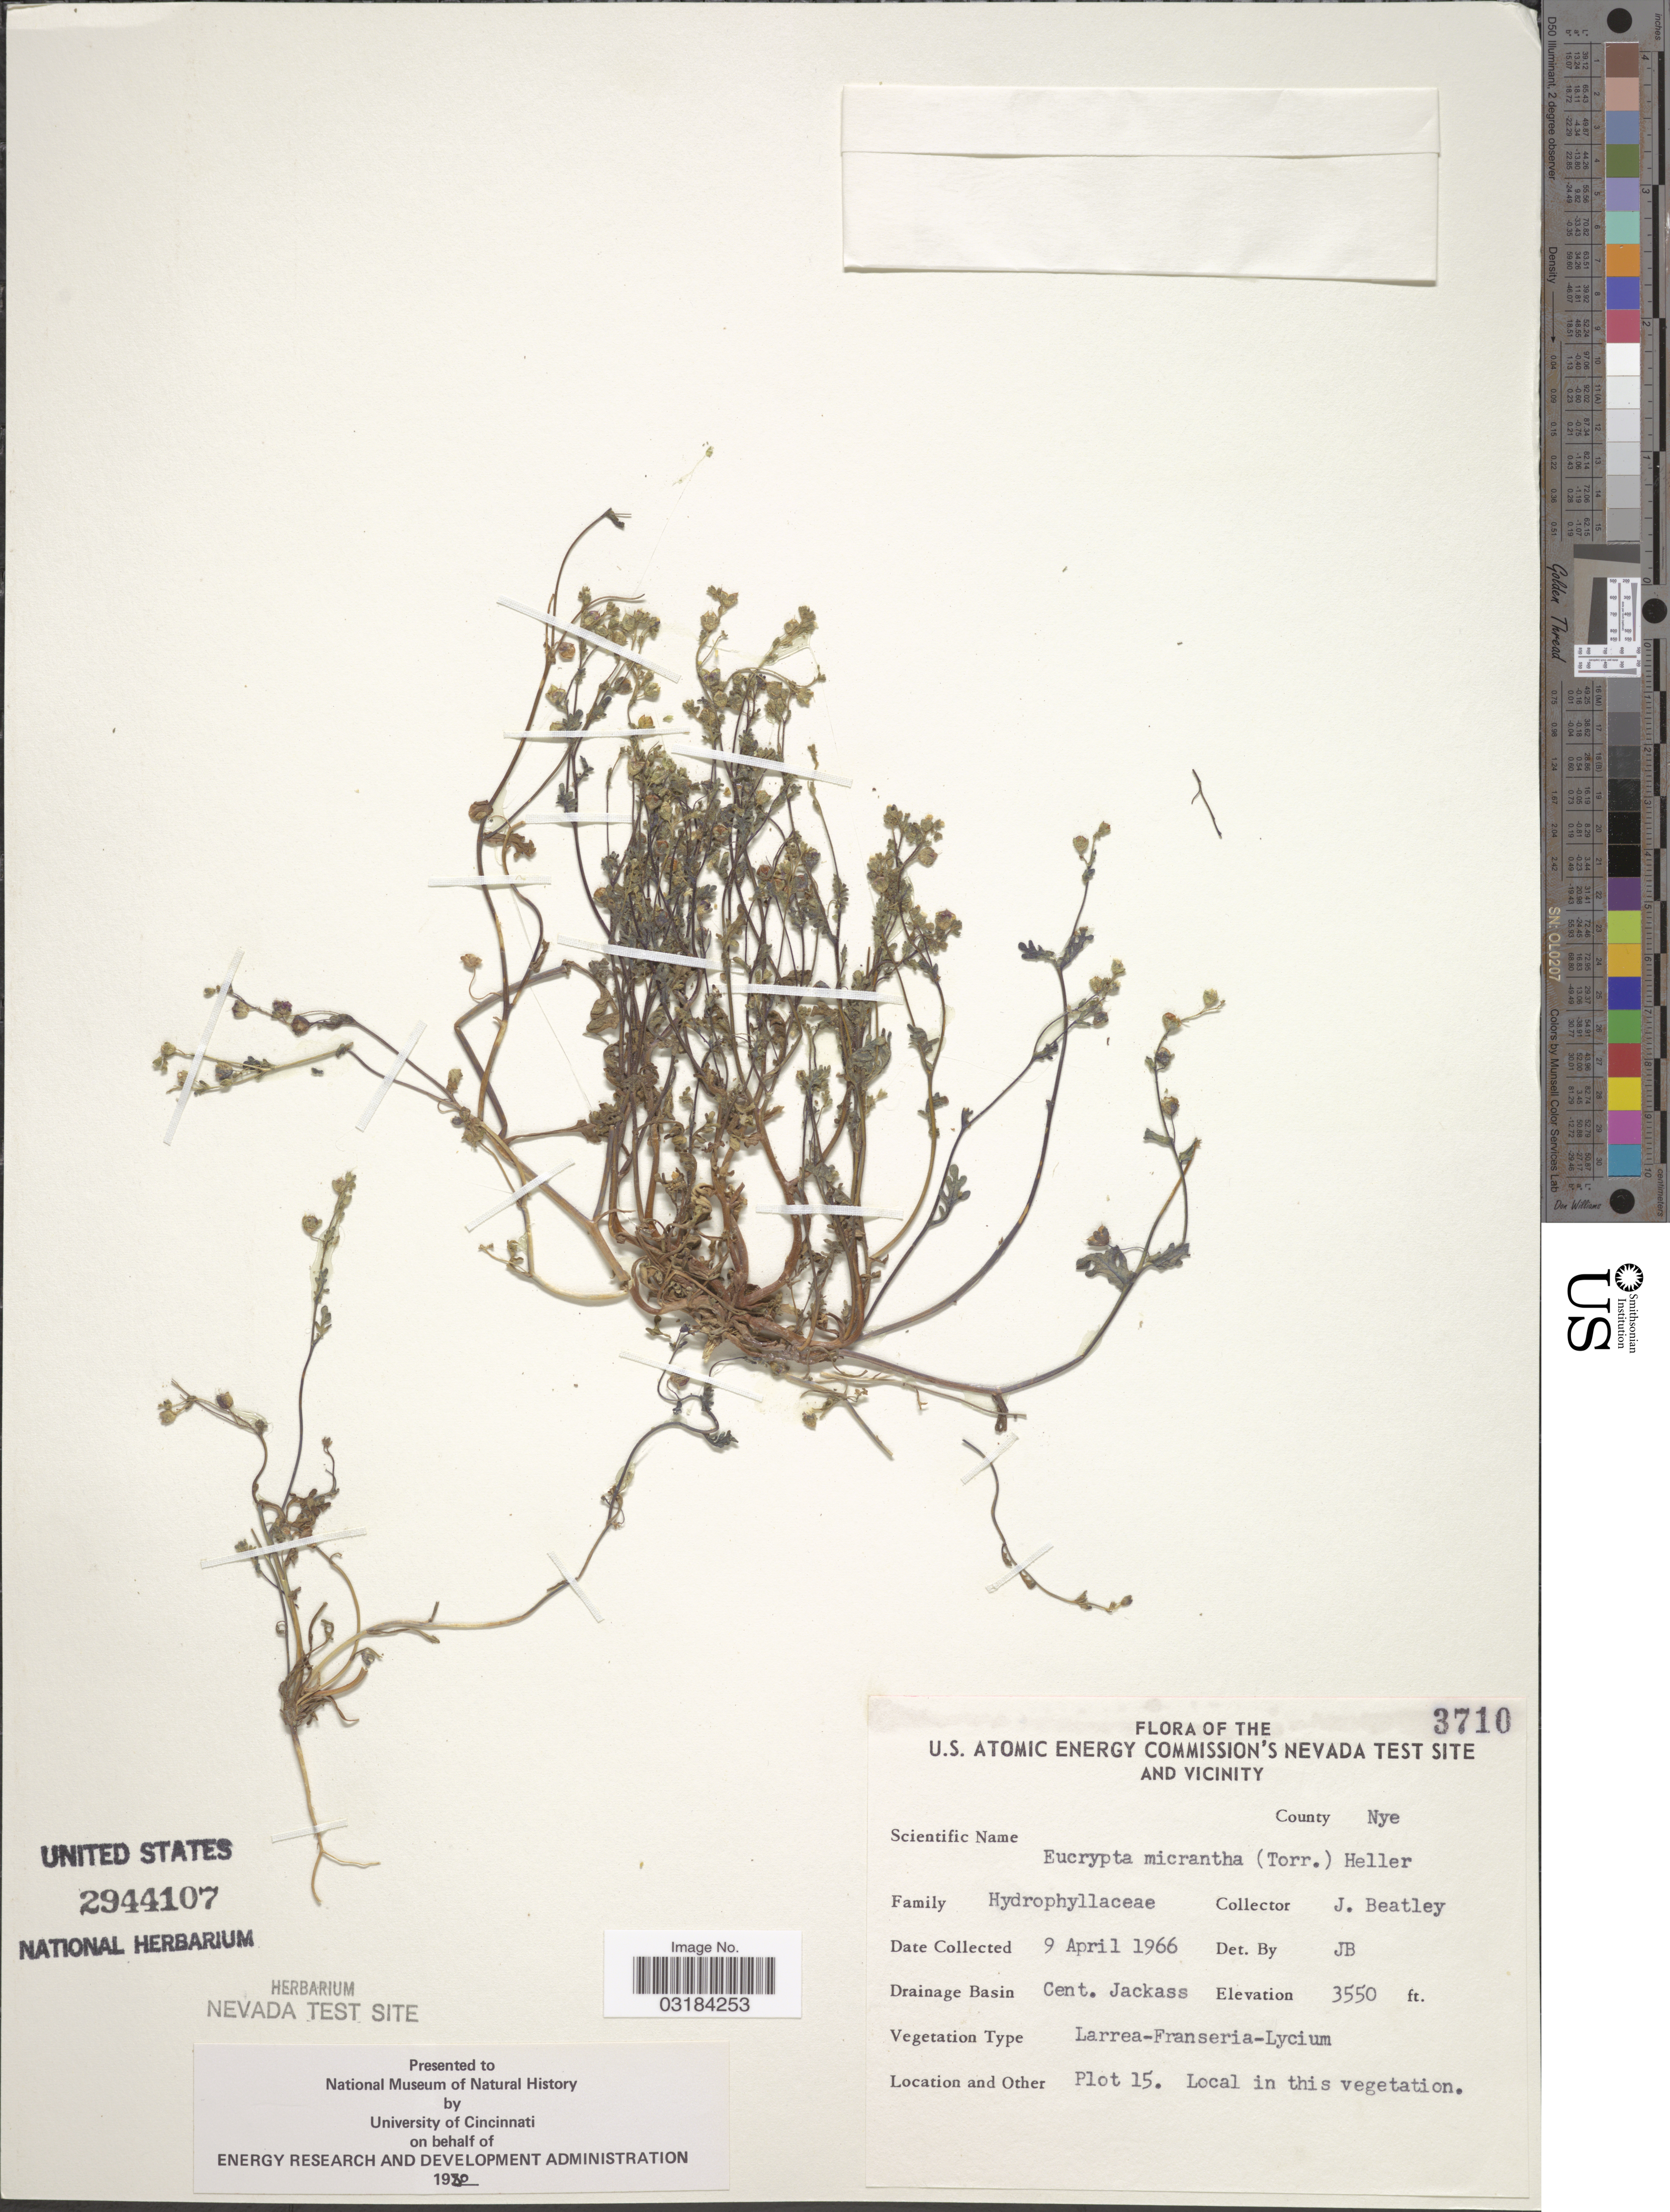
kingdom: Plantae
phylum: Tracheophyta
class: Magnoliopsida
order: Boraginales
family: Hydrophyllaceae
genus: Eucrypta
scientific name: Eucrypta micrantha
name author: (Torr.) A. Heller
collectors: J. C. Beatley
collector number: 3710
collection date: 1966-04-09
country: United States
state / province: Nevada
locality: U.S. Atomic Energy Commission's Nevada Test Site and Vicinity. County Nye. Drainage Basin Cent. Jackass. Plot 15.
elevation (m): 1082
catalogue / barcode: US 2944107